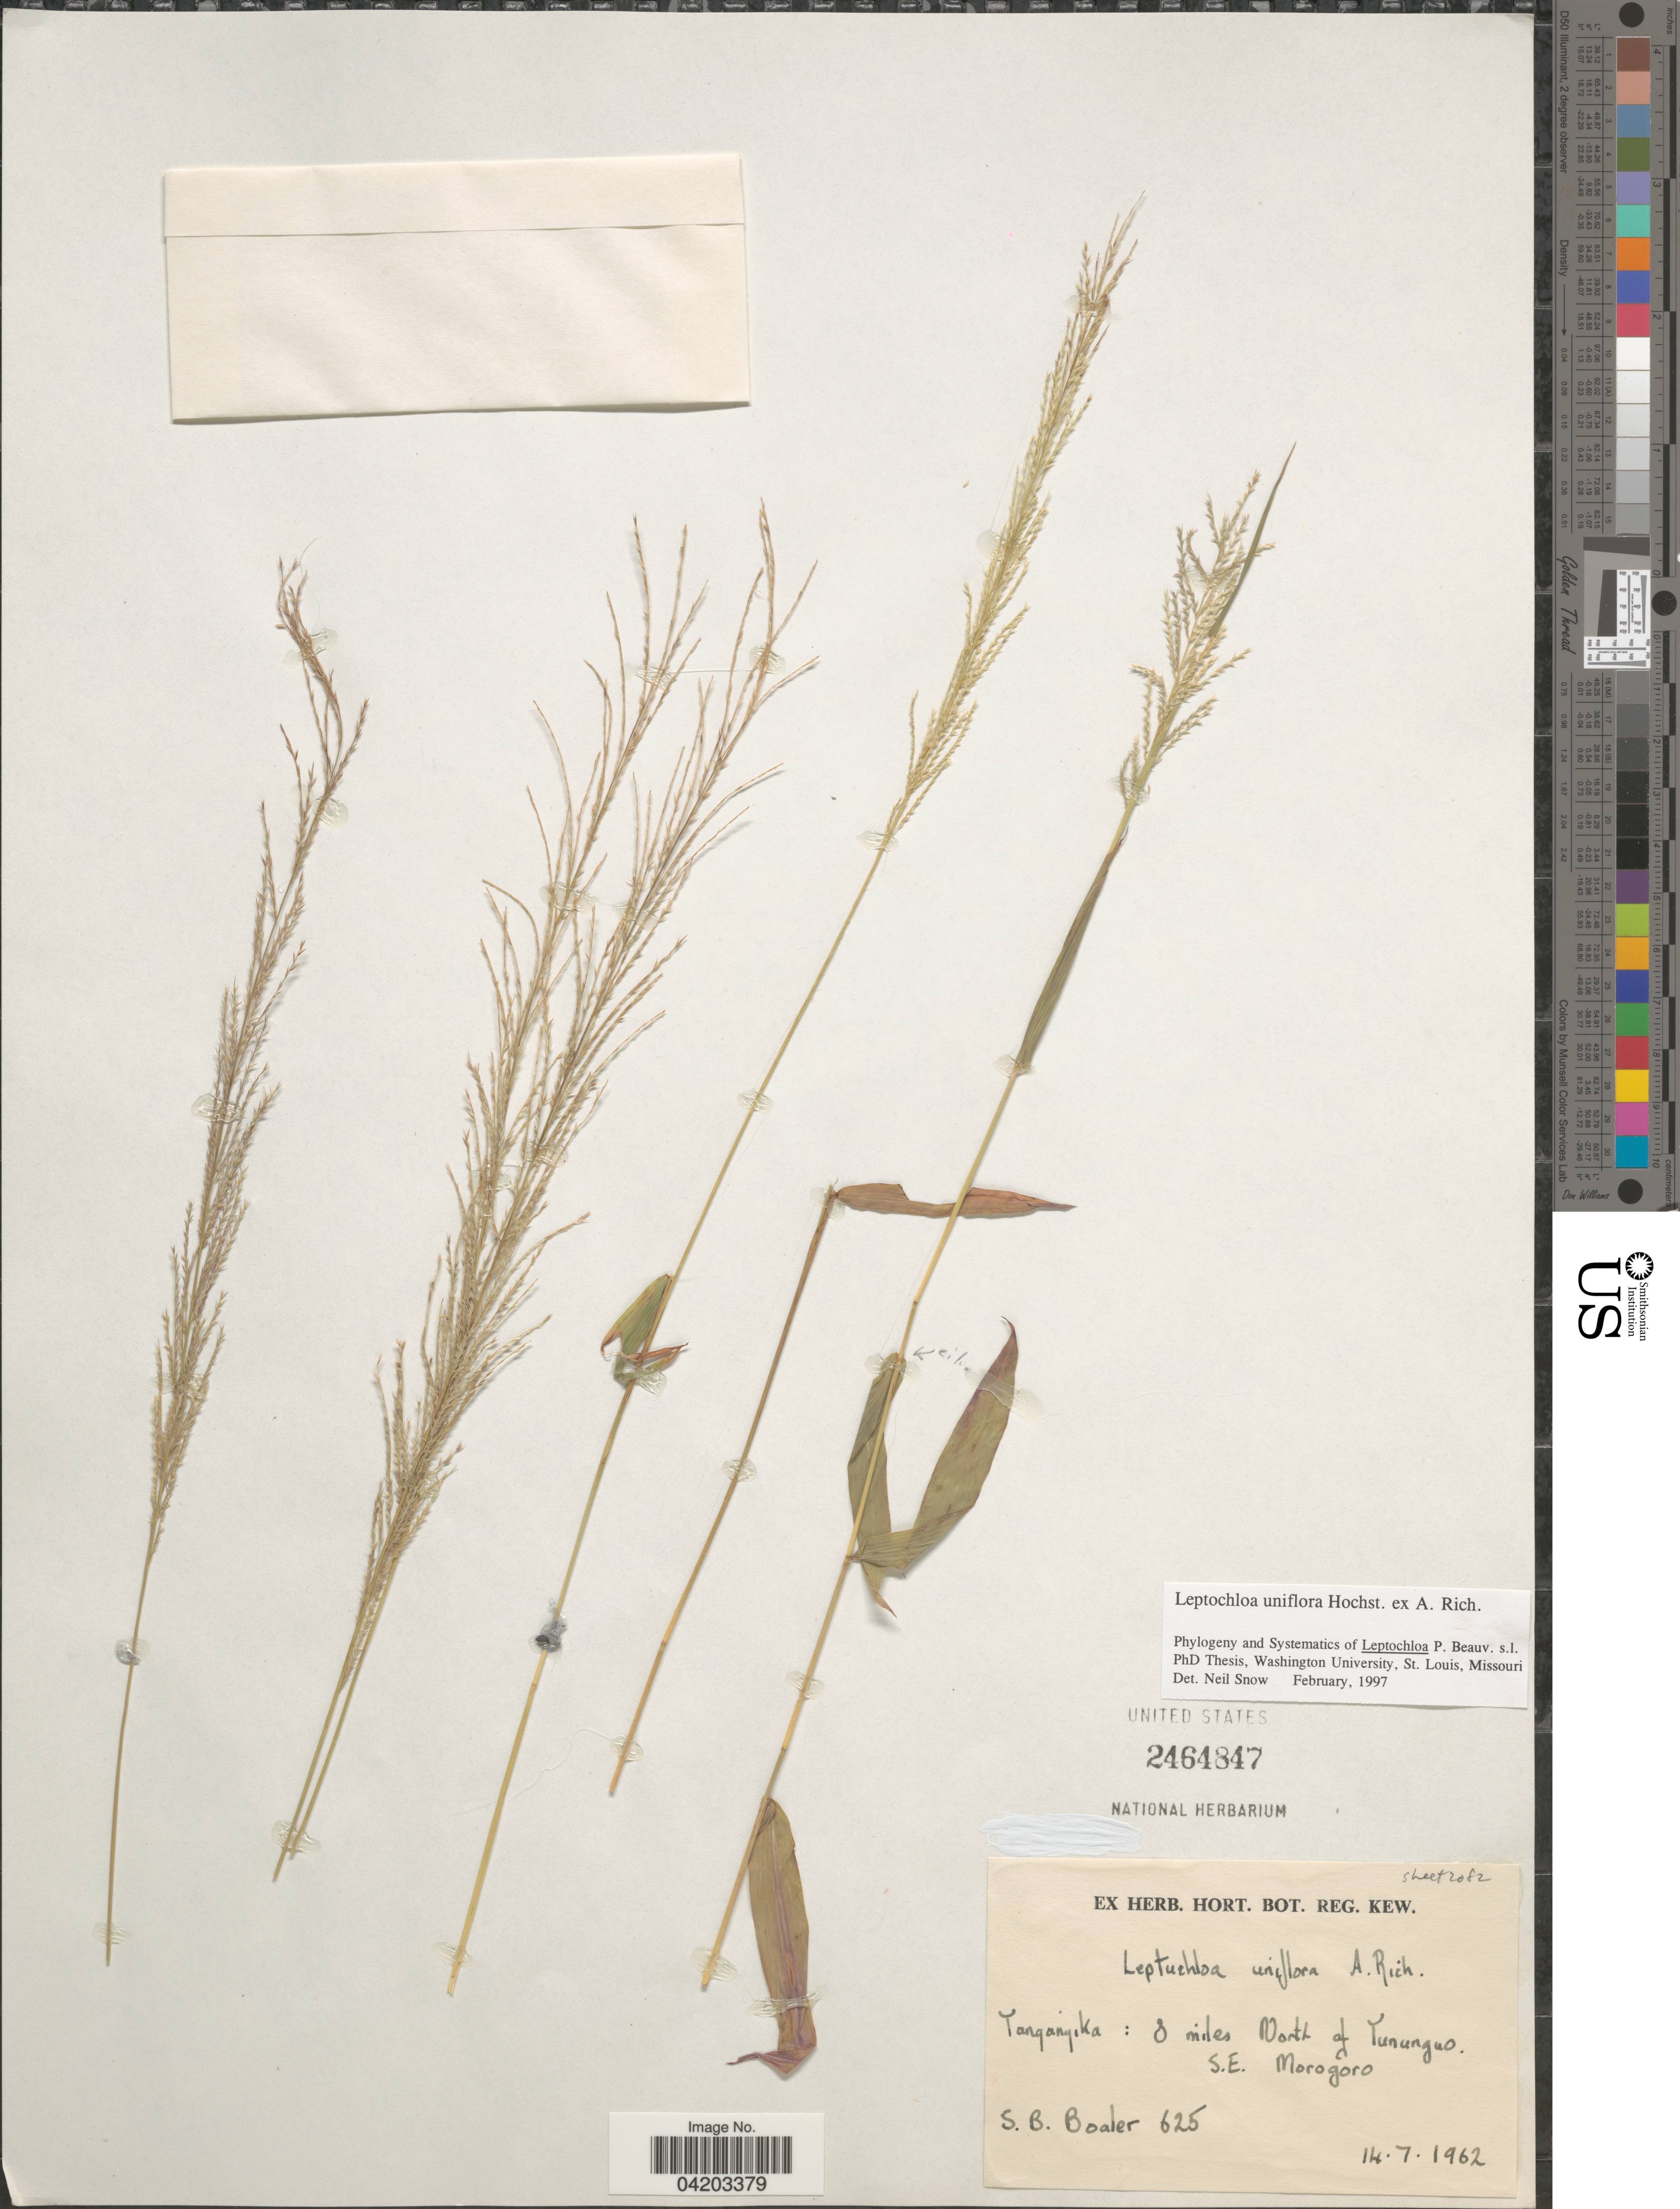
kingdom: Plantae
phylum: Tracheophyta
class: Liliopsida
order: Poales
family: Poaceae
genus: Trigonochloa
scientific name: Trigonochloa uniflora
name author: (Hochst. ex A. Rich.) P.M. Peterson & N. Snow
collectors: S. Boaler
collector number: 625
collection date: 1962-07-14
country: Tanzania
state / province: Morogoro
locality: Tanganyika: 3 miles North of Tununguo S.E. Morogoro.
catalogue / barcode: US 2464847